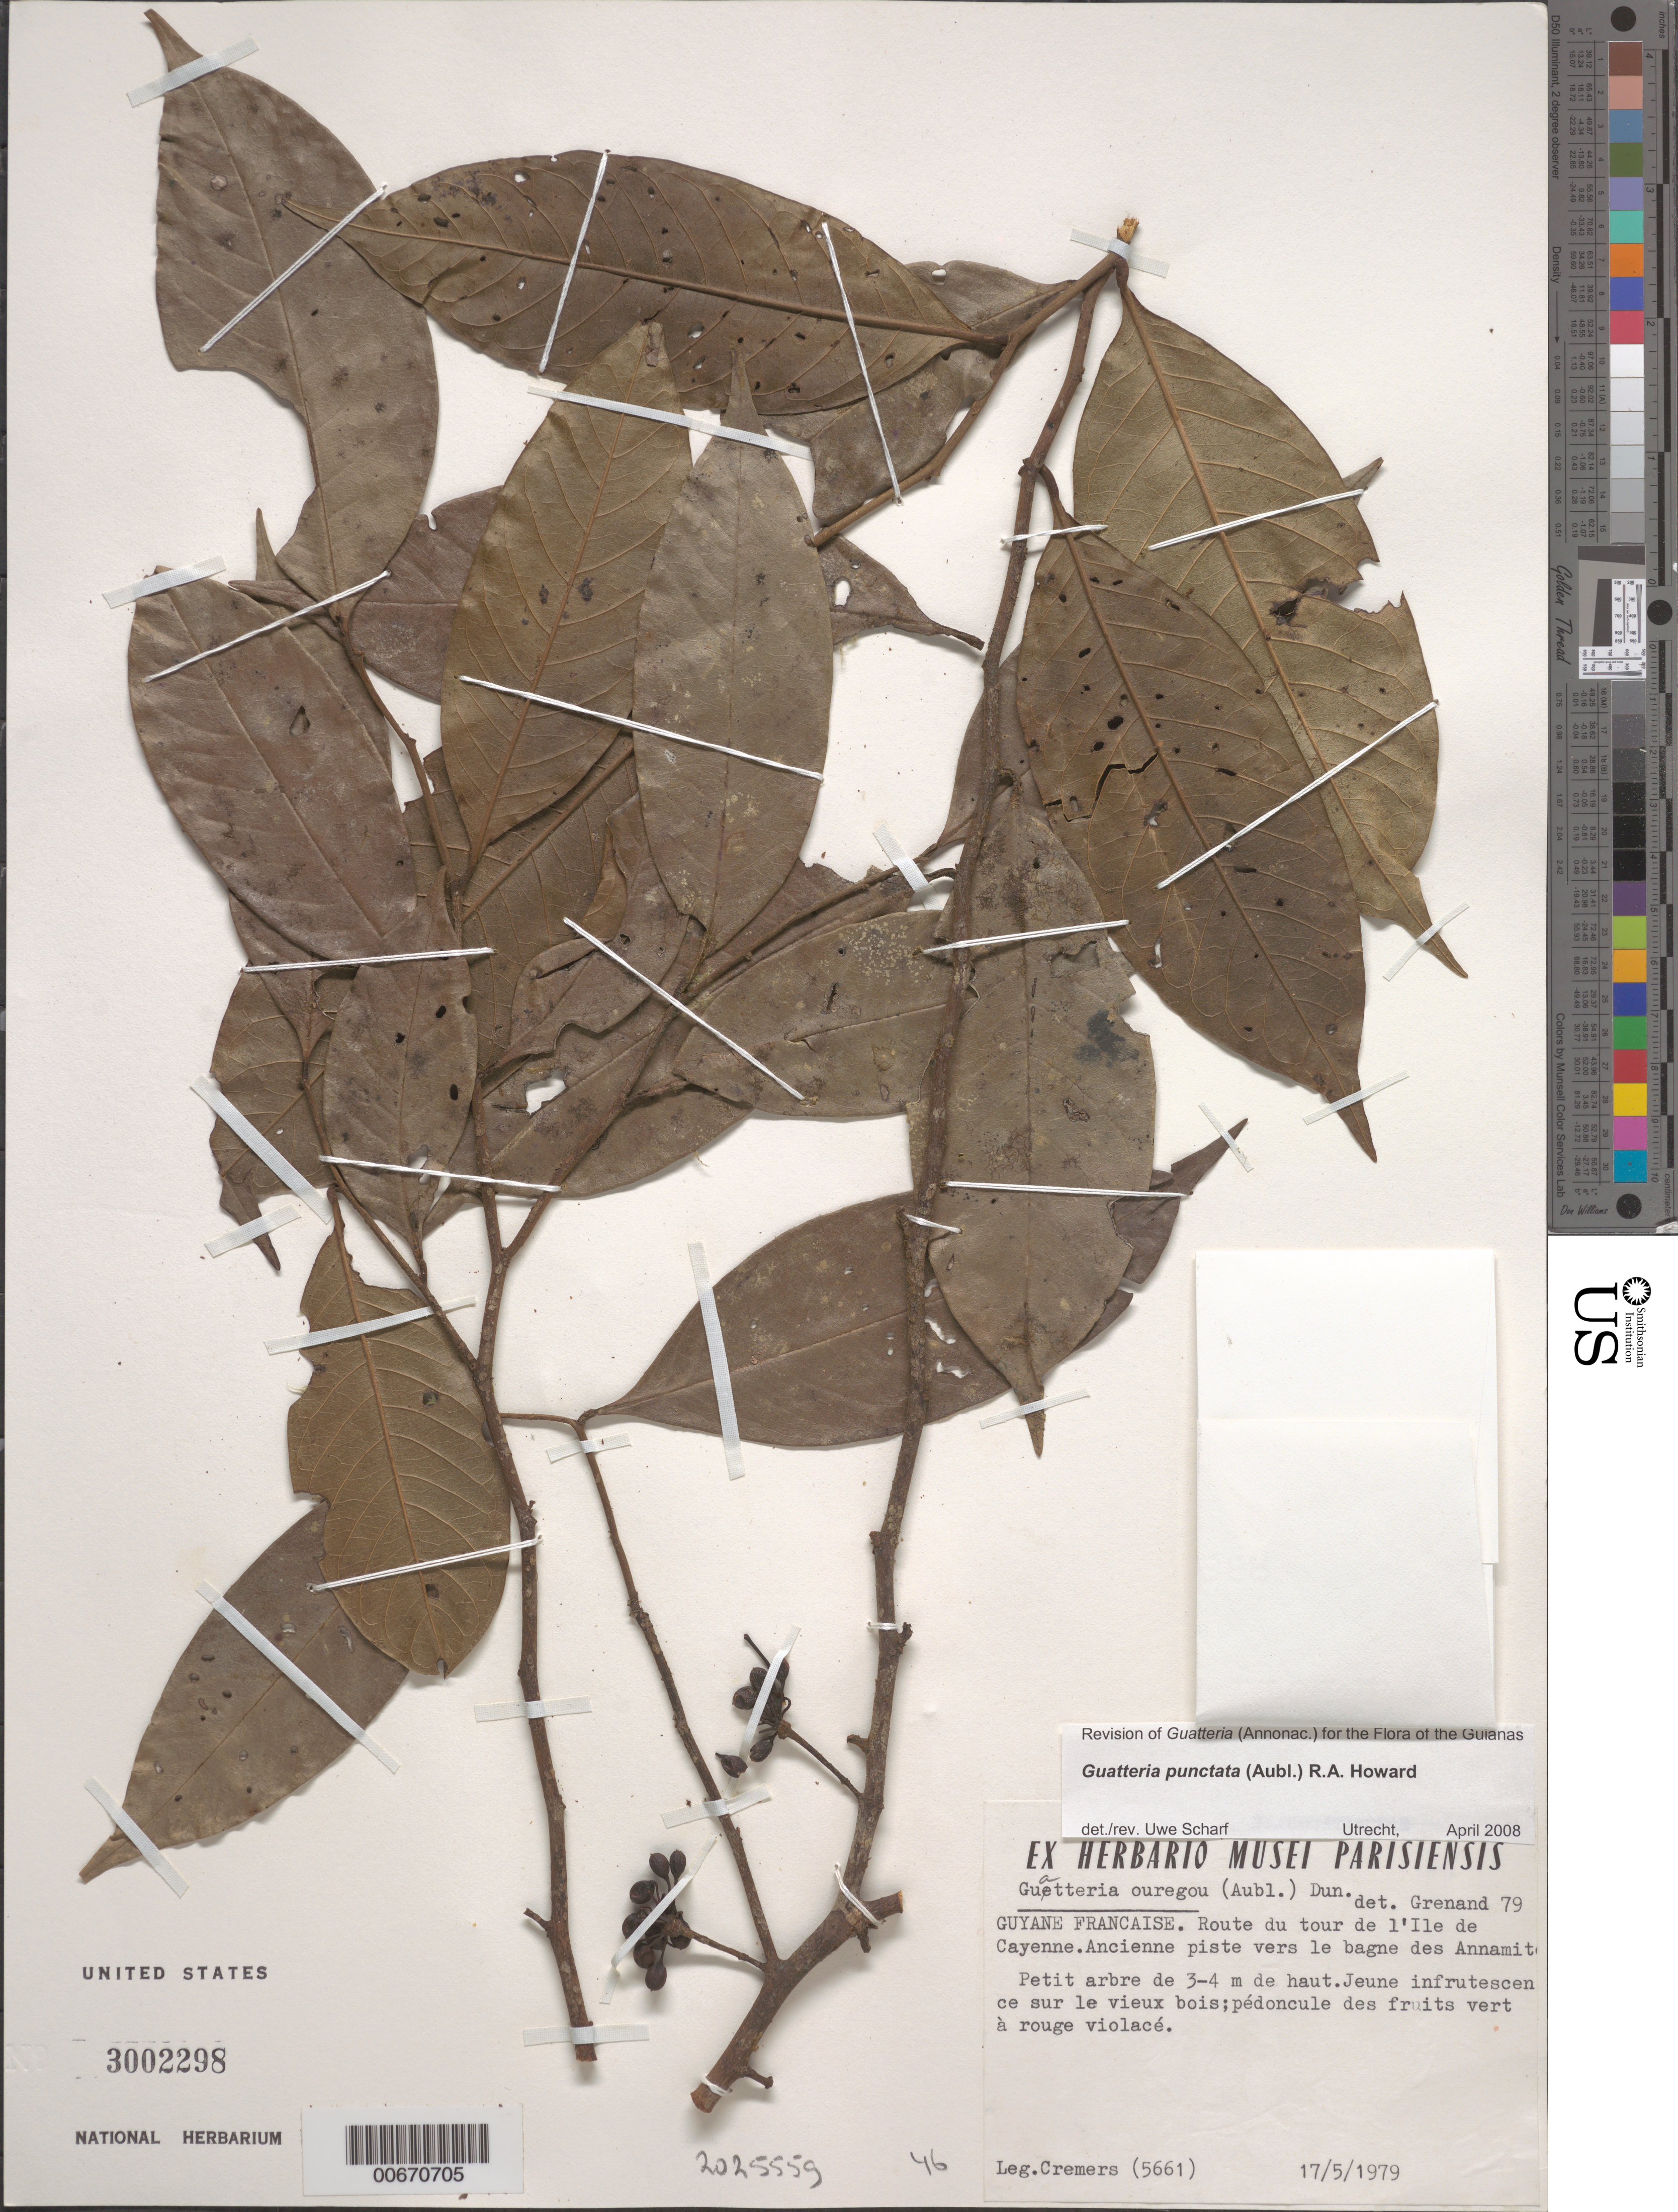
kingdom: Plantae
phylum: Tracheophyta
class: Magnoliopsida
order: Magnoliales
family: Annonaceae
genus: Guatteria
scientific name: Guatteria ouregou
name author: (Aubl.) Dunal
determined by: Scharf, U.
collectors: G. Cremers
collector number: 5661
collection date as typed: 17-May-79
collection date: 1979-05-17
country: French Guiana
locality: Route du tour de l'Ile de Cayenne. Ancienne piste vers le bagne des Annamiteaux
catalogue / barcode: US 3002298